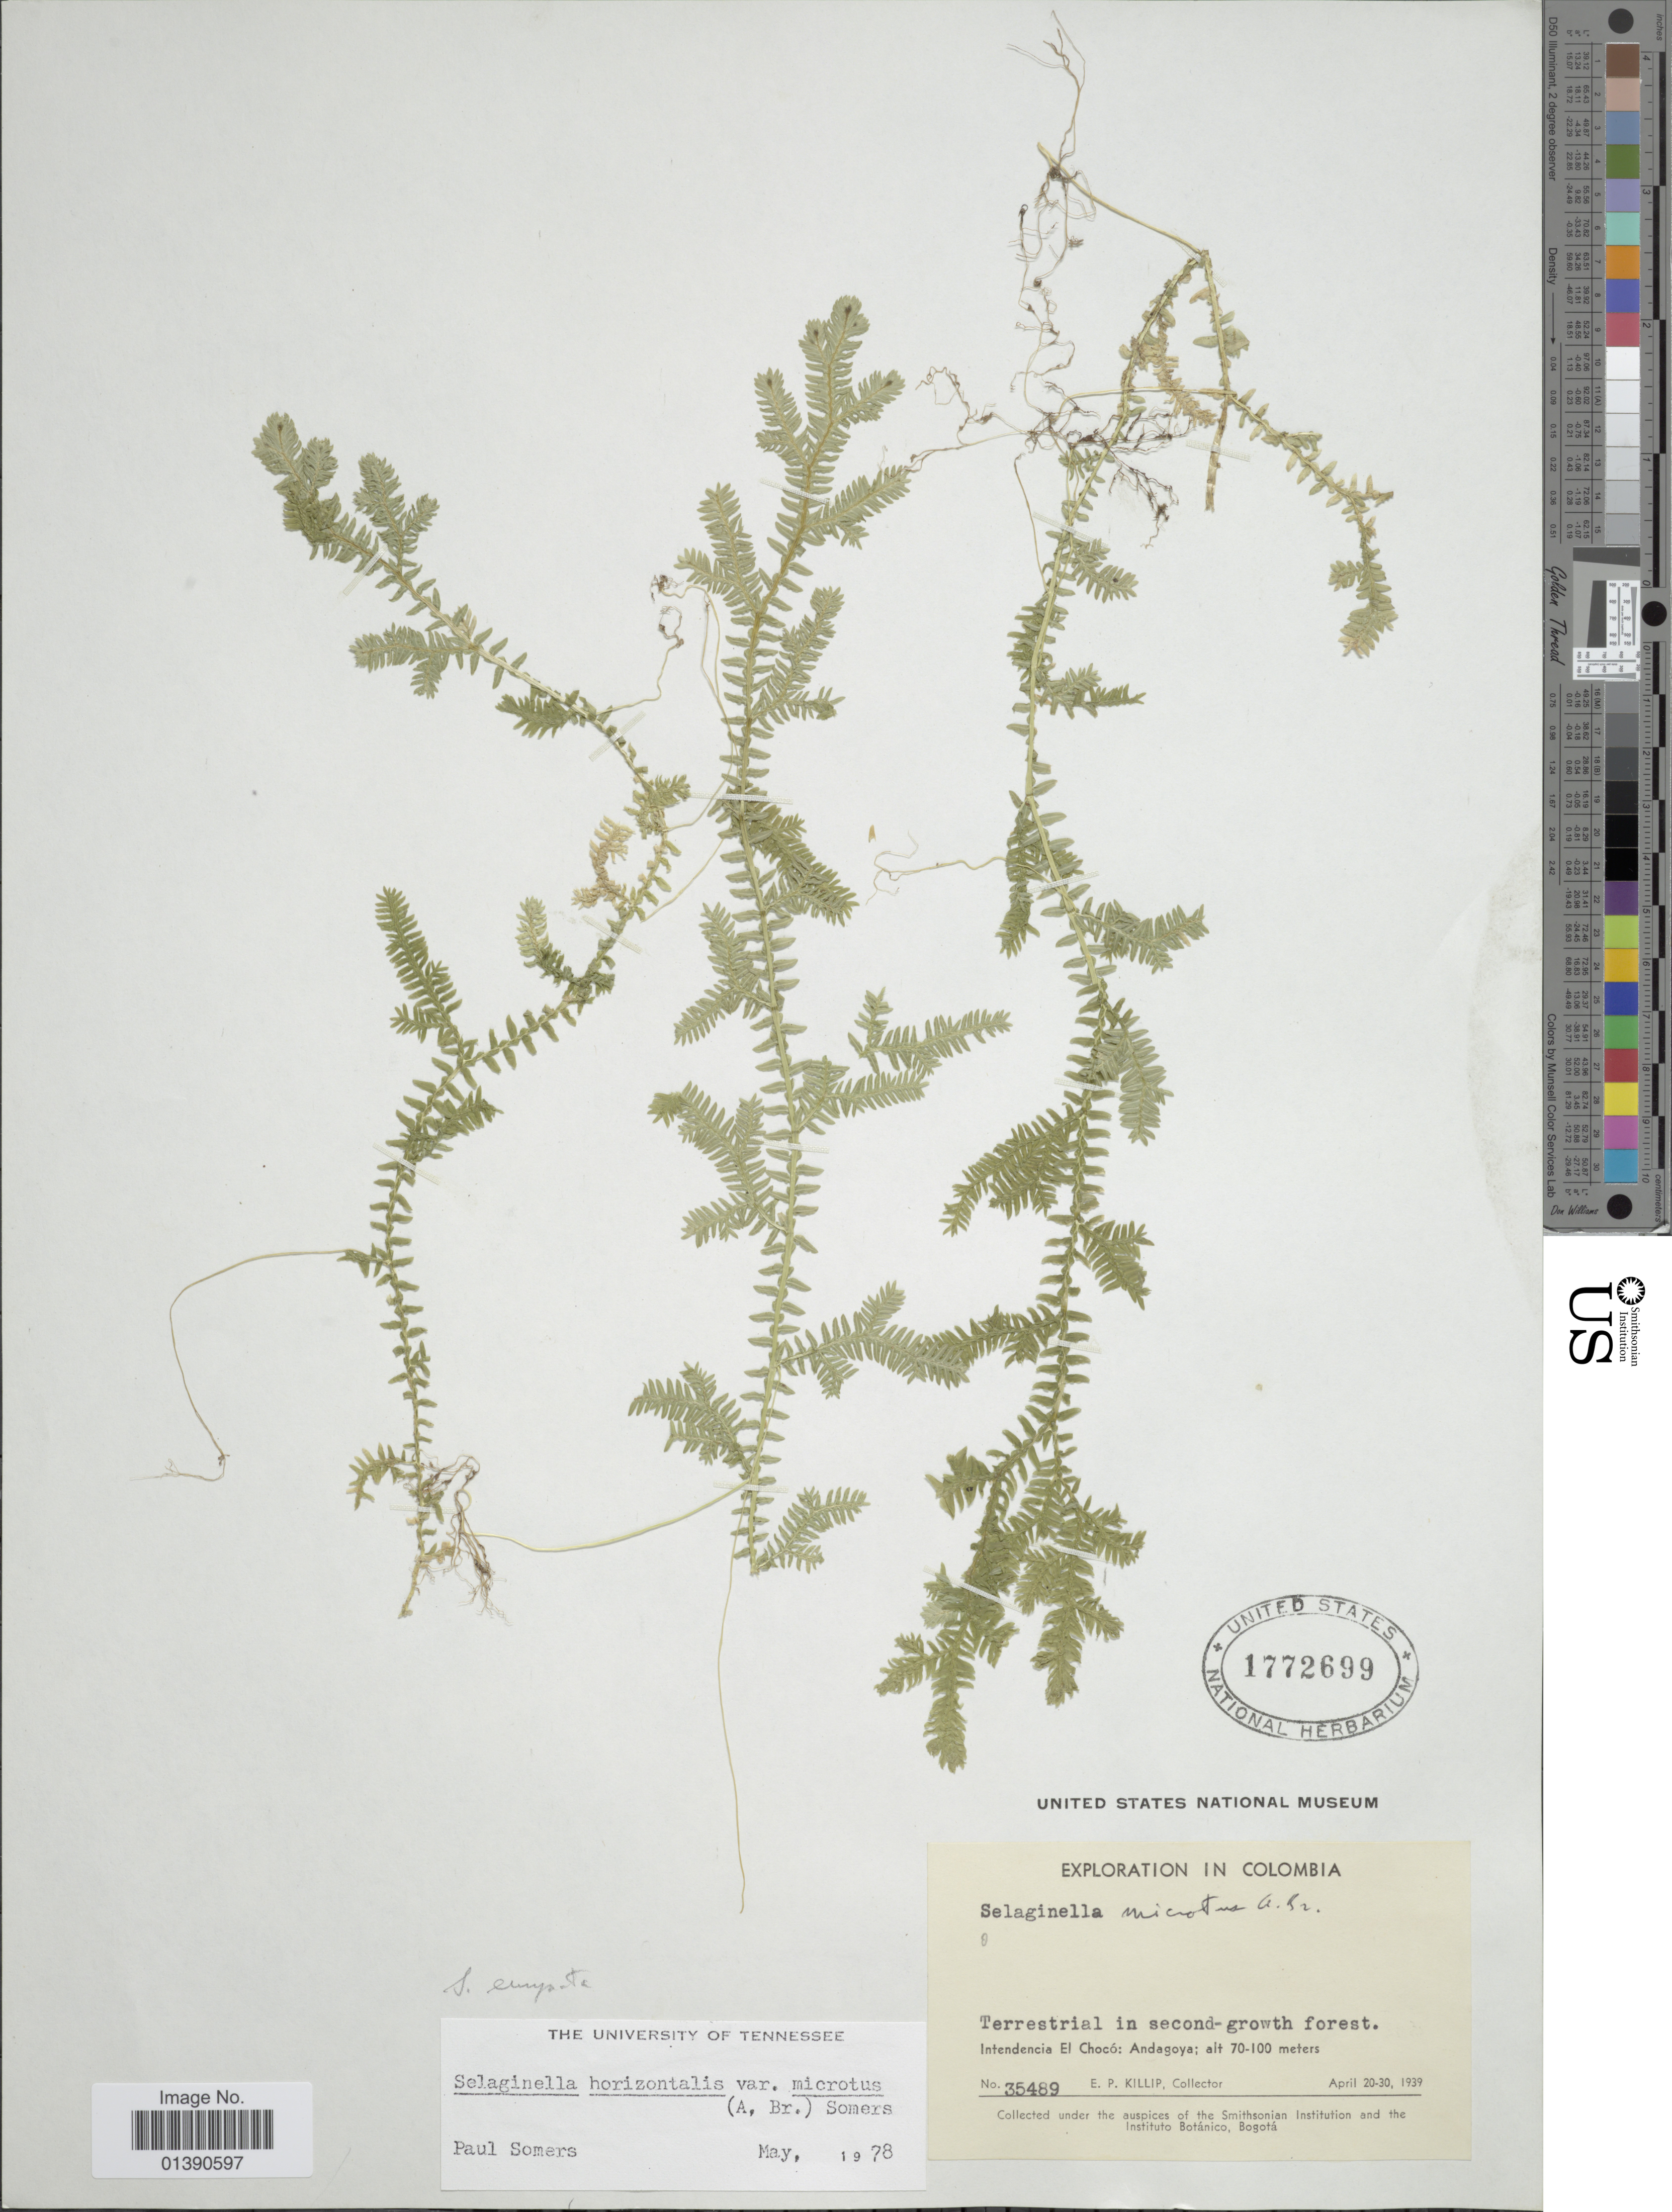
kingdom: Plantae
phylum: Tracheophyta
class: Lycopodiopsida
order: Selaginellales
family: Selaginellaceae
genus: Selaginella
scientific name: Selaginella eurynota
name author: A. Braun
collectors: E. P. Killip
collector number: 35489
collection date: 1939-04-20/1939-04-30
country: Colombia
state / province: Chocó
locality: Andagoya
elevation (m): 70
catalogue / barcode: US 1772699